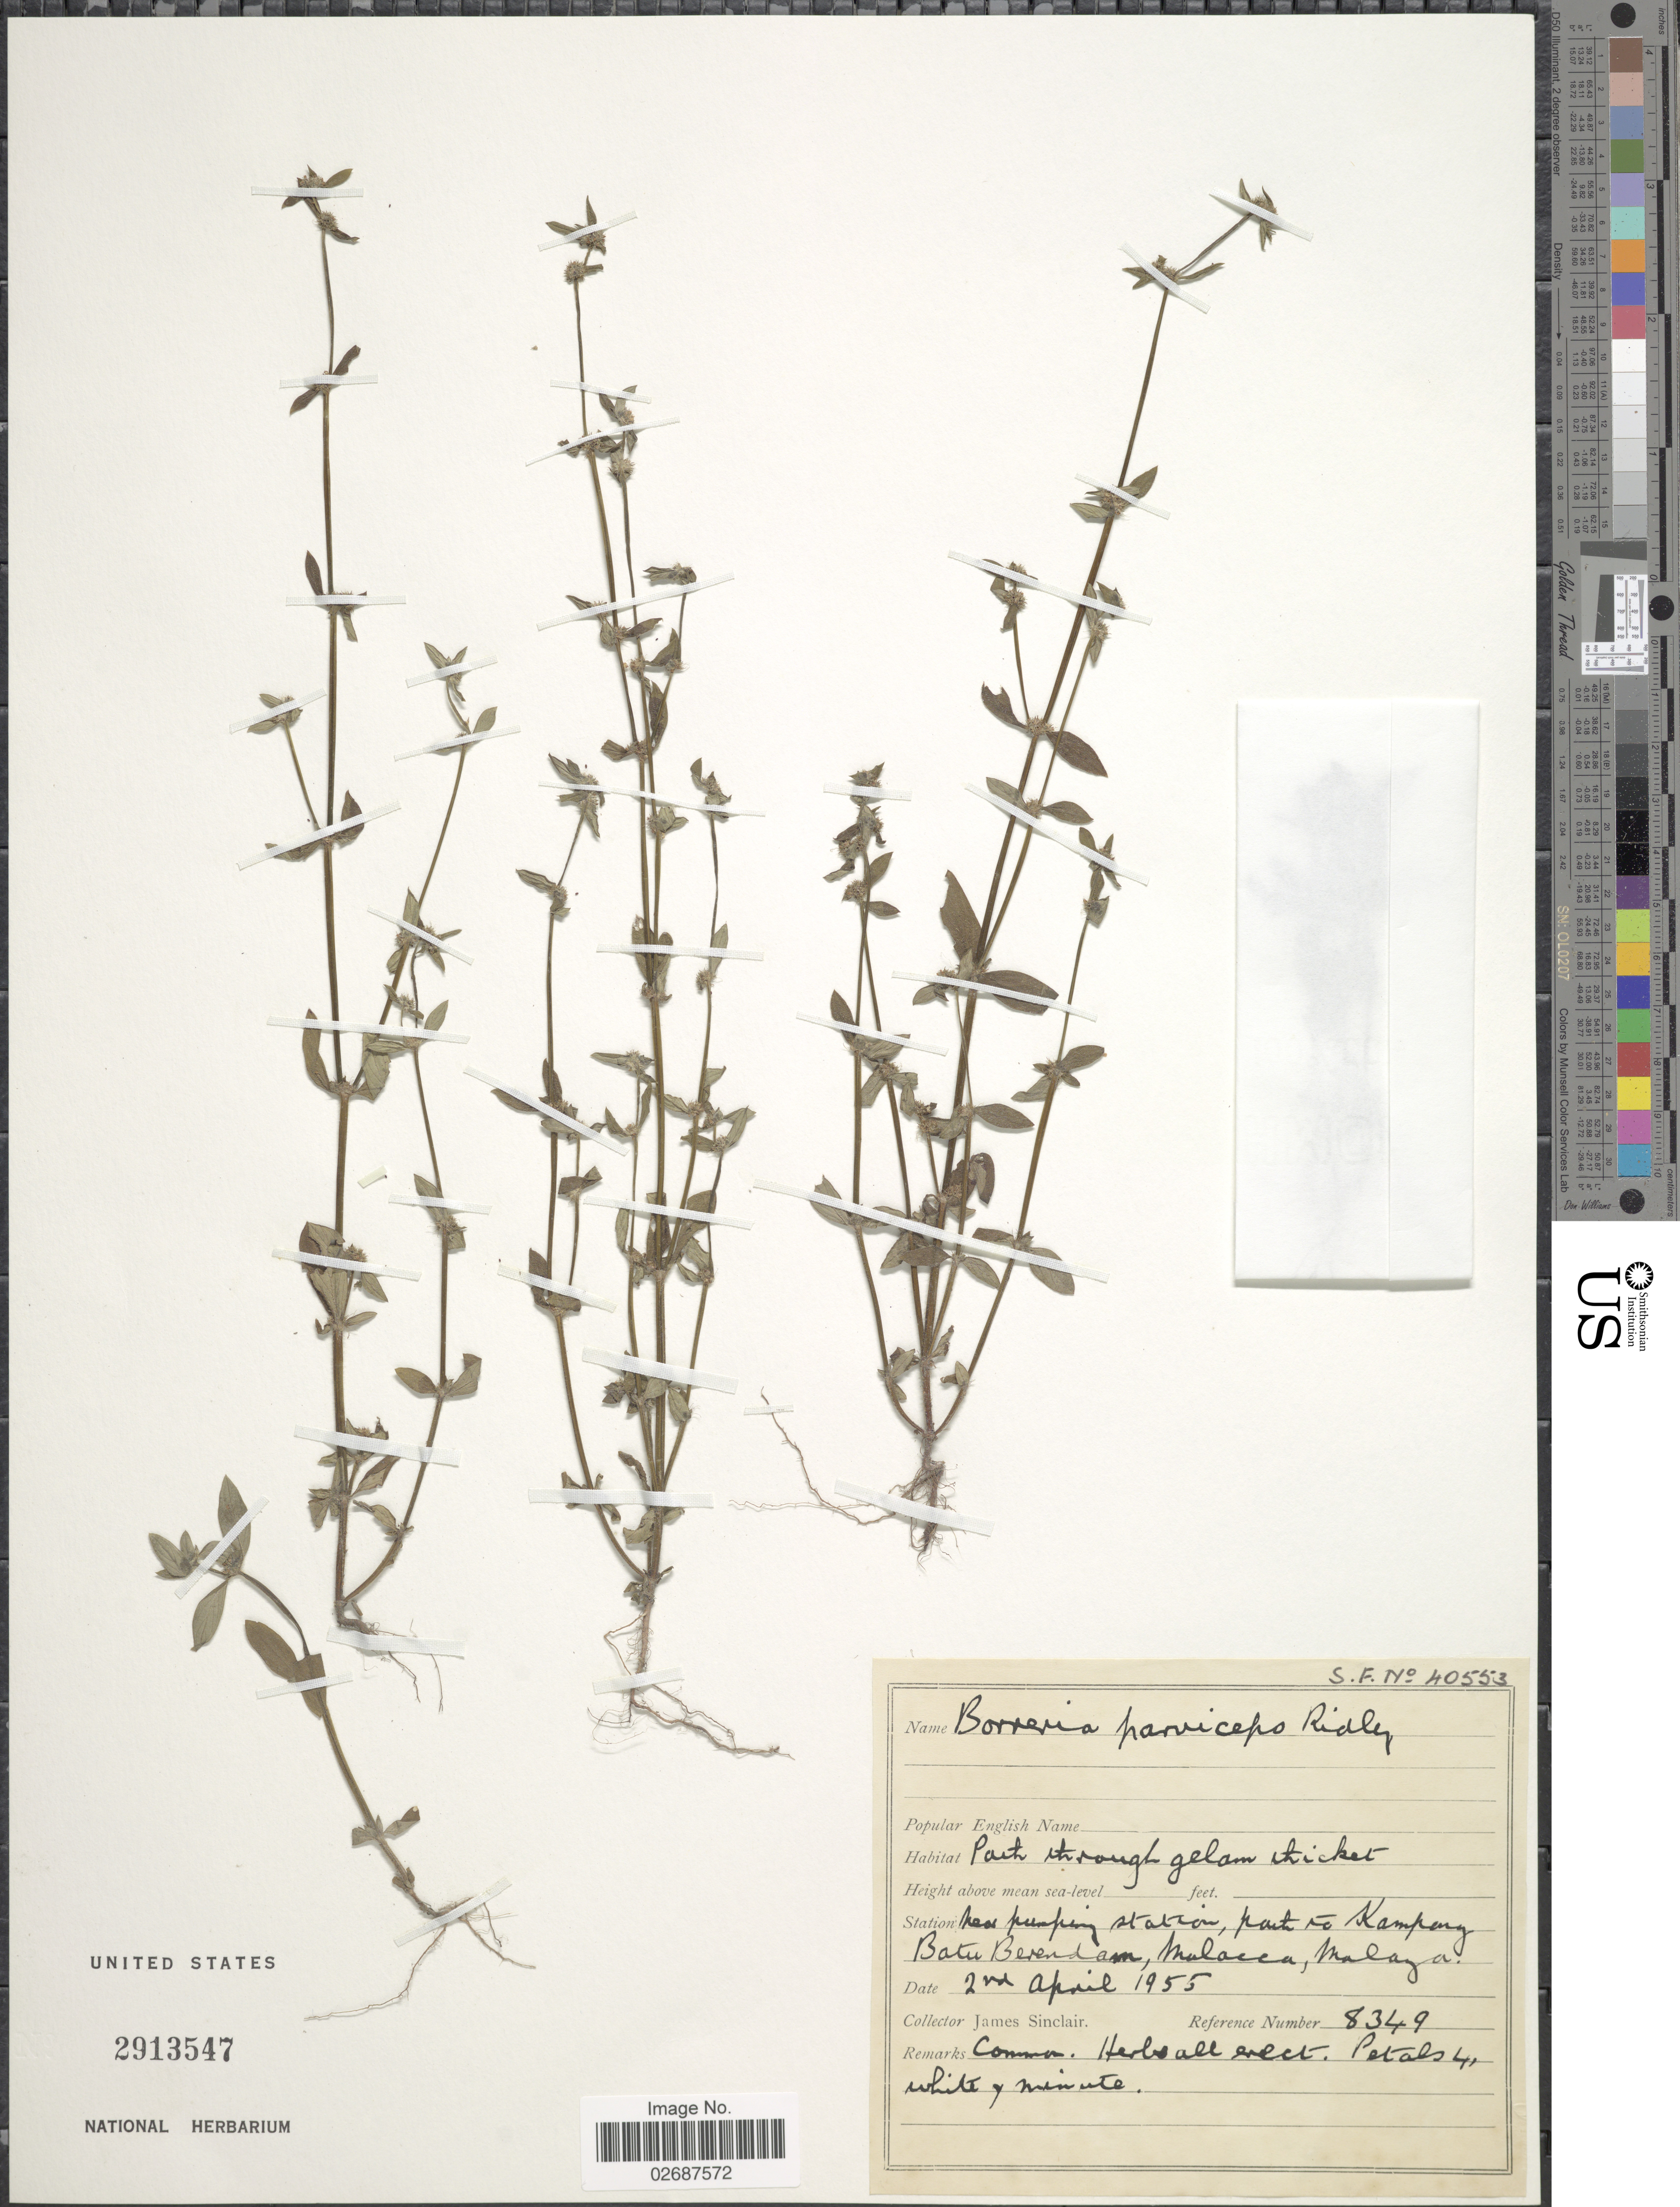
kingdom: Plantae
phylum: Tracheophyta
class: Magnoliopsida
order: Gentianales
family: Rubiaceae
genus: Borreria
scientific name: Borreria parviceps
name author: Ridl.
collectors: J. Sinclair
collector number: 8349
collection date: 1955-04-02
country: Malaysia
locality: Near pumping station, path to Kampong Batu Berendam, Malacca.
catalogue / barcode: US 2913547